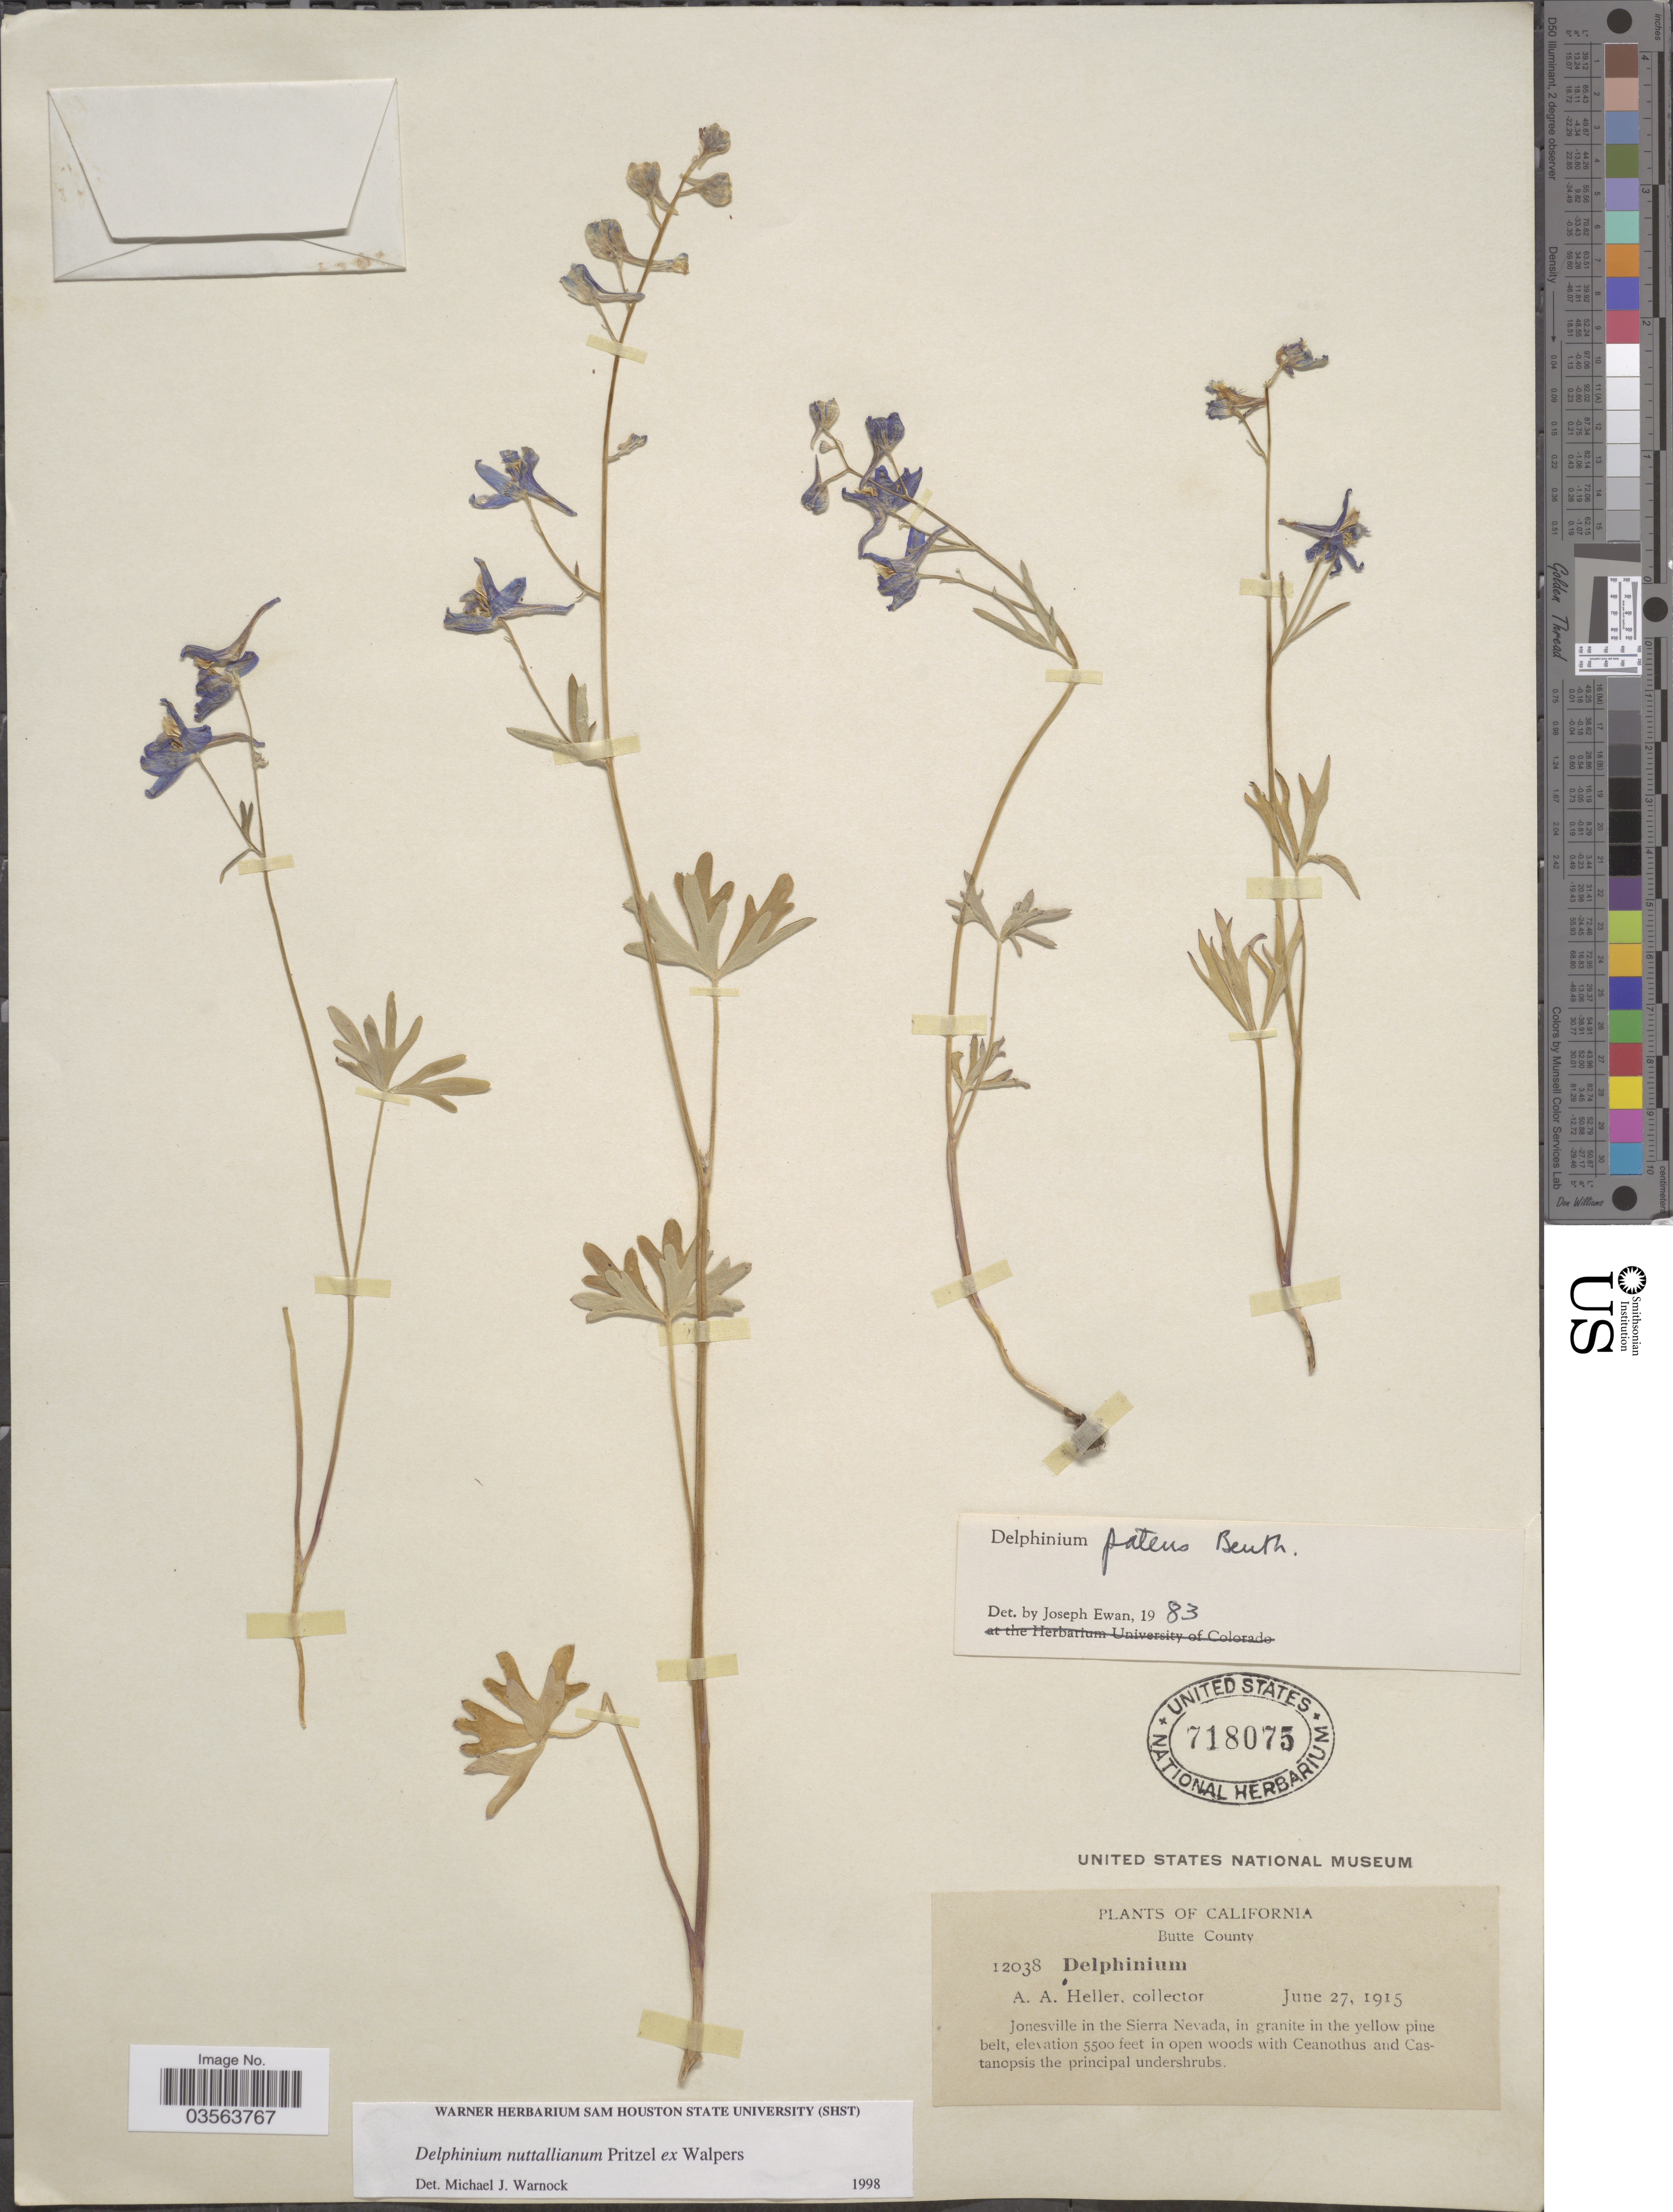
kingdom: Plantae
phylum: Tracheophyta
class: Magnoliopsida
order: Ranunculales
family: Ranunculaceae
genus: Delphinium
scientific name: Delphinium nuttallianum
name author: E. Pritz. ex Walpers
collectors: A. A. Heller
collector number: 12038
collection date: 1915-06-27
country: United States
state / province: California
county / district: Butte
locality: Butte County. Jonesville in the Sierra Nevada, in granite in the yellow pine belt.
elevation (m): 1676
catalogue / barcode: US 718075